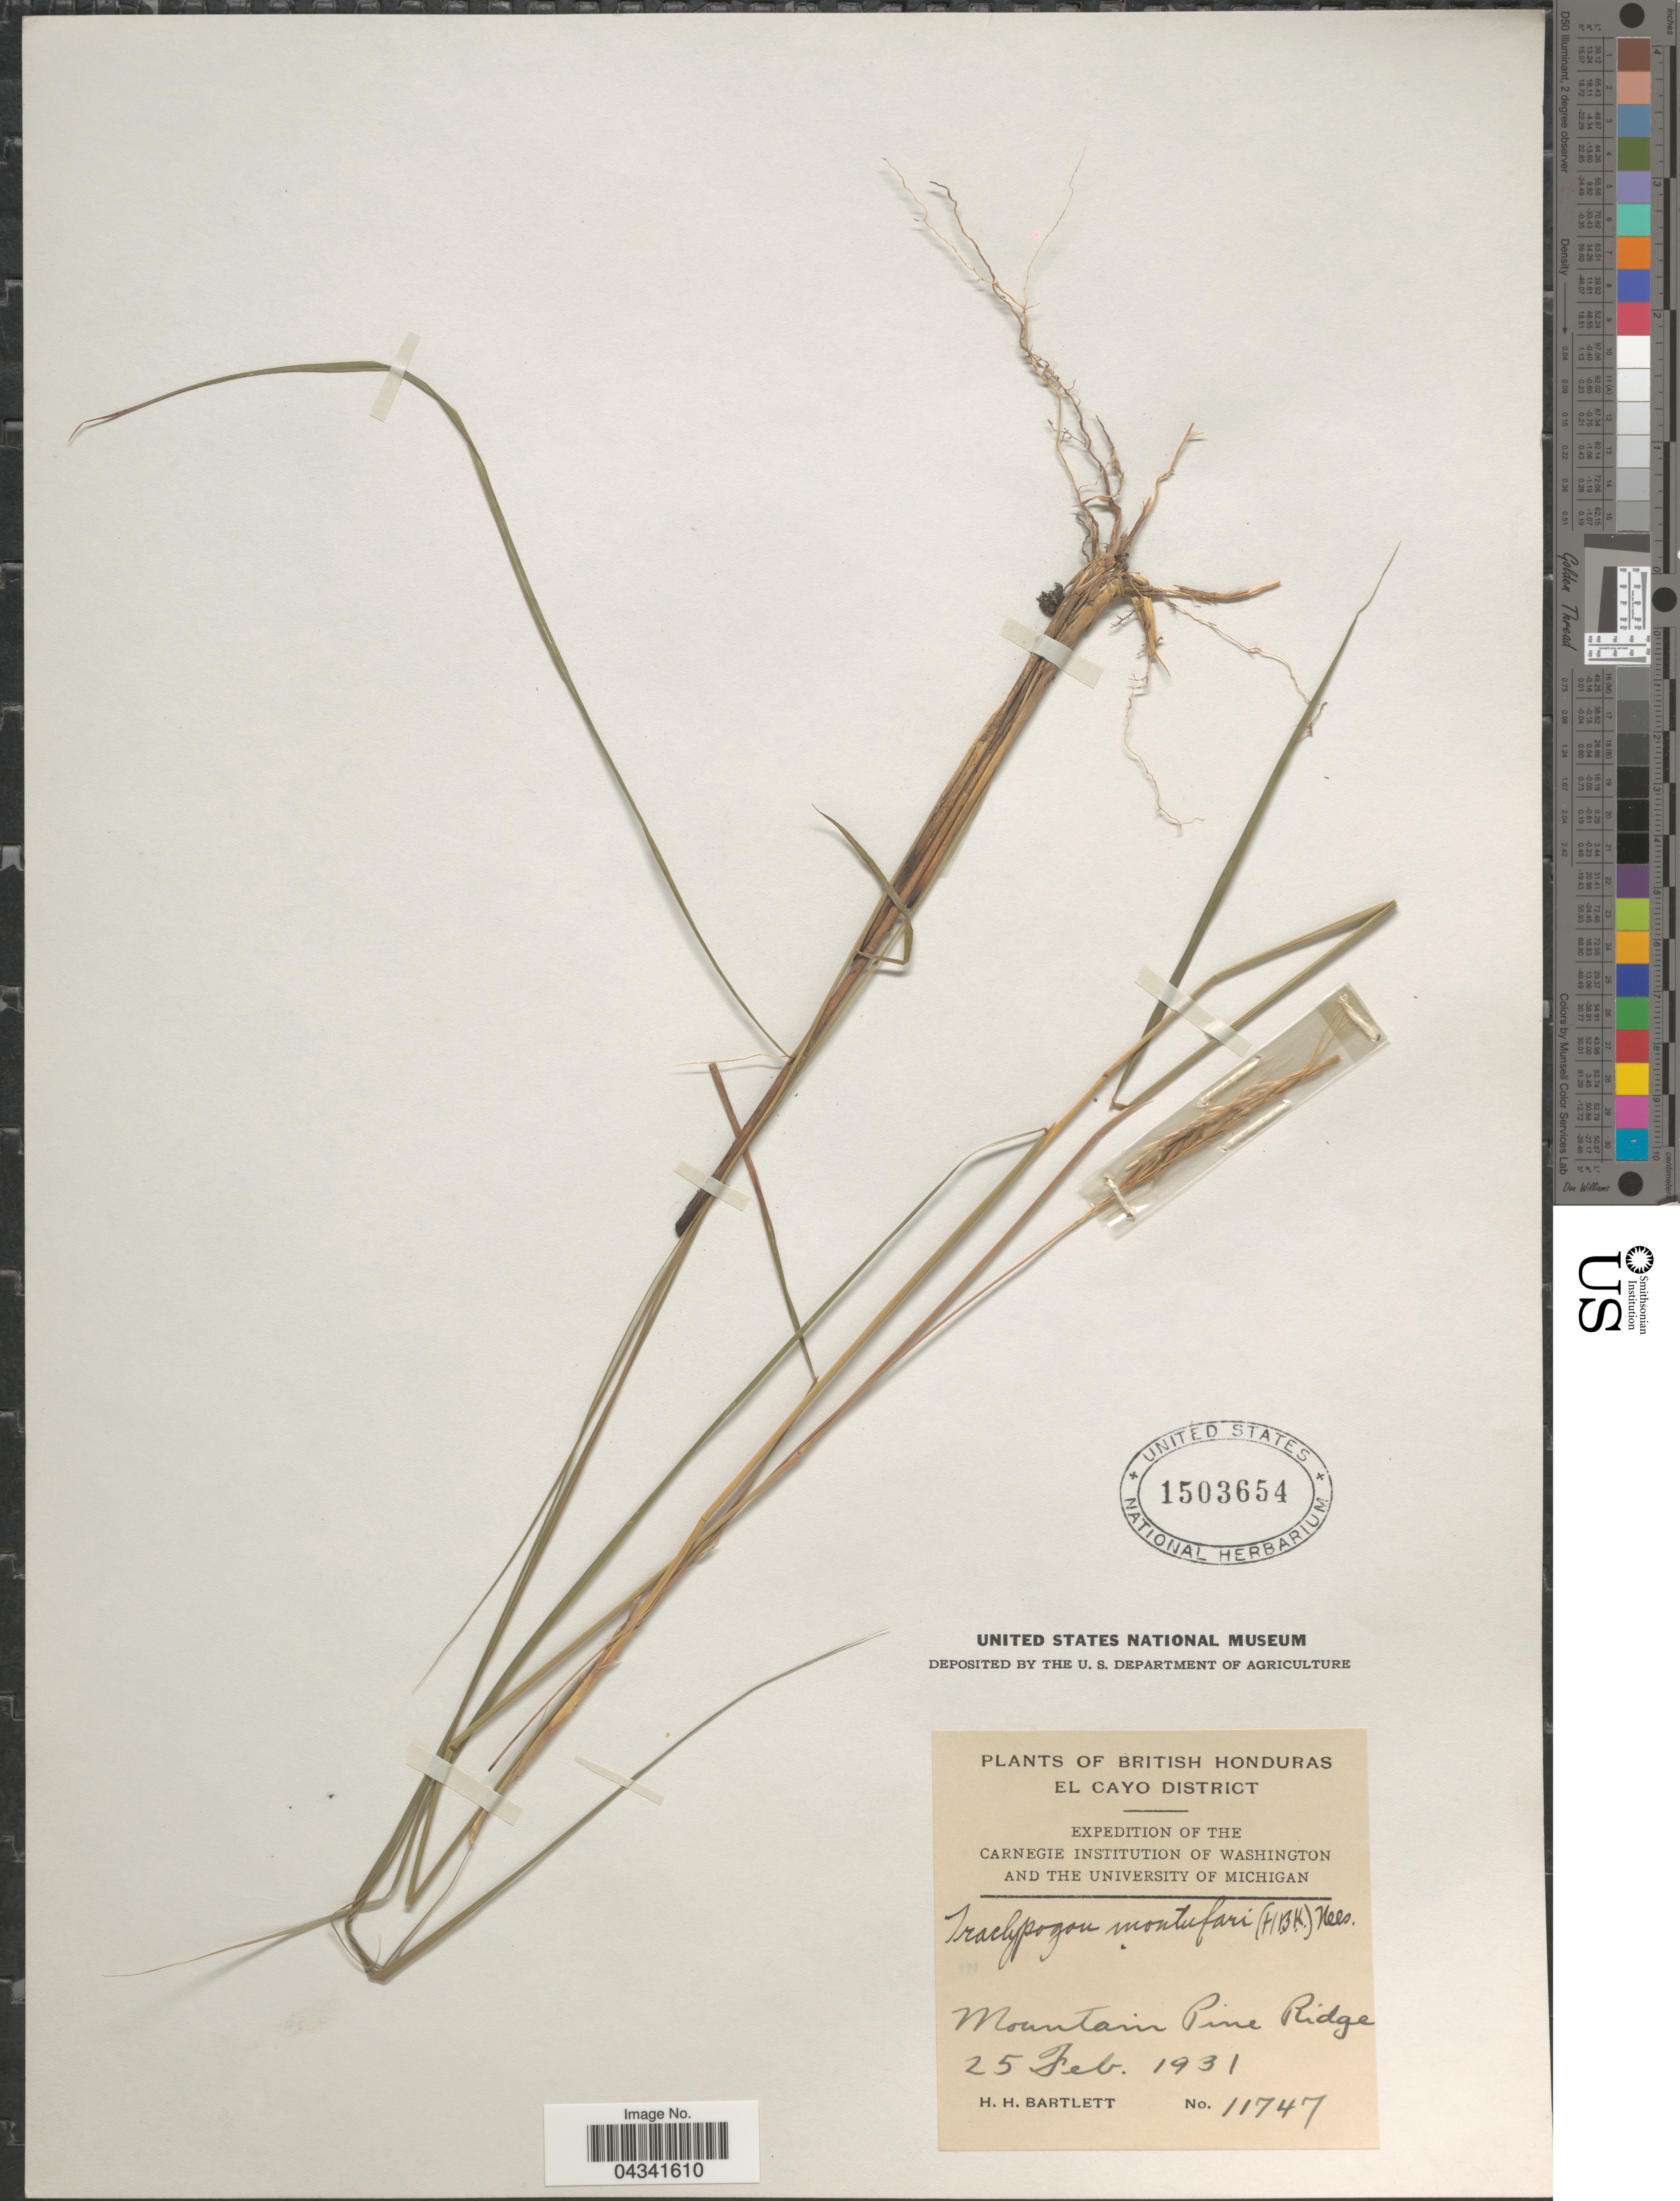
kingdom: Plantae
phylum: Tracheophyta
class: Liliopsida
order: Poales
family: Poaceae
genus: Trachypogon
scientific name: Trachypogon spicatus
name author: (L. f.) Kuntze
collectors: H. H. Bartlett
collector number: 11747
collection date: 1931-02-25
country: Belize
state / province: Cayo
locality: British Honduras. El Cayo District. Expedition Of The Carnegie Institution Of Washington And The University Of Michigan. Mountain Pine Ridge.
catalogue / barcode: US 1503654